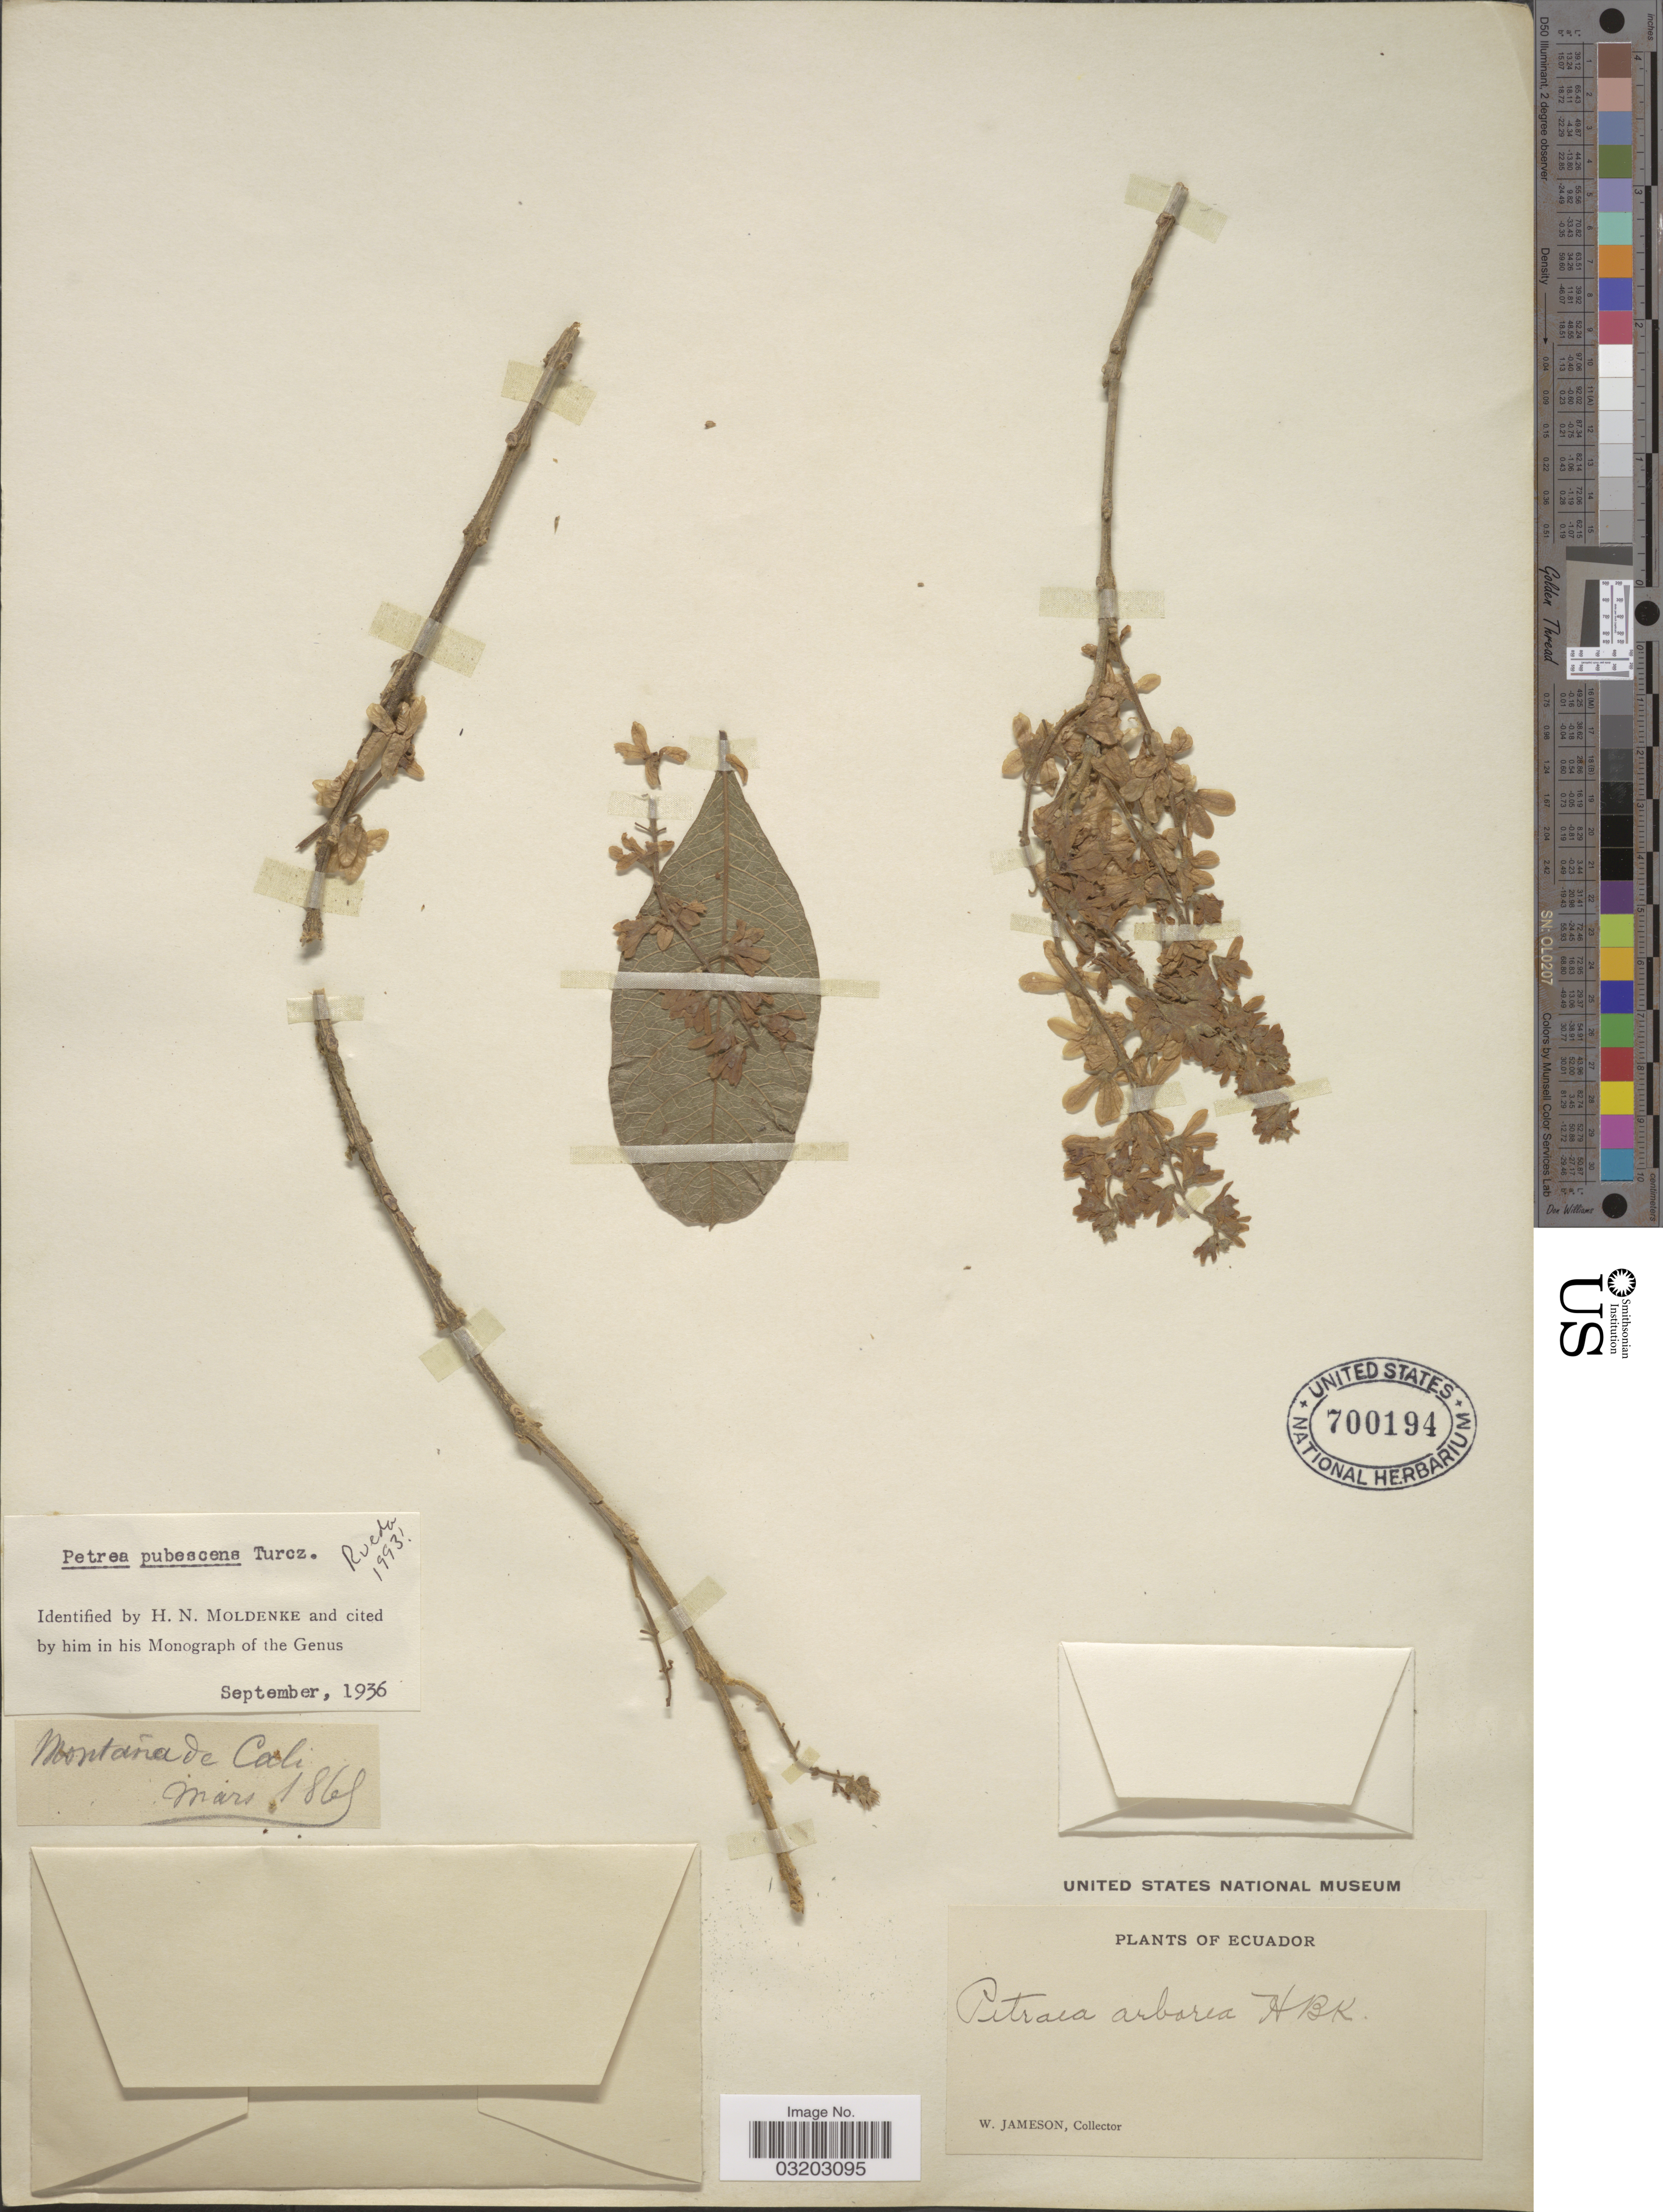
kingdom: Plantae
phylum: Tracheophyta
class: Magnoliopsida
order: Lamiales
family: Verbenaceae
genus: Petrea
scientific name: Petrea pubescens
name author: Turcz.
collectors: W. Jameson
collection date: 1865-03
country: Ecuador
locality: Montaña de Cali.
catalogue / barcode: US 700194